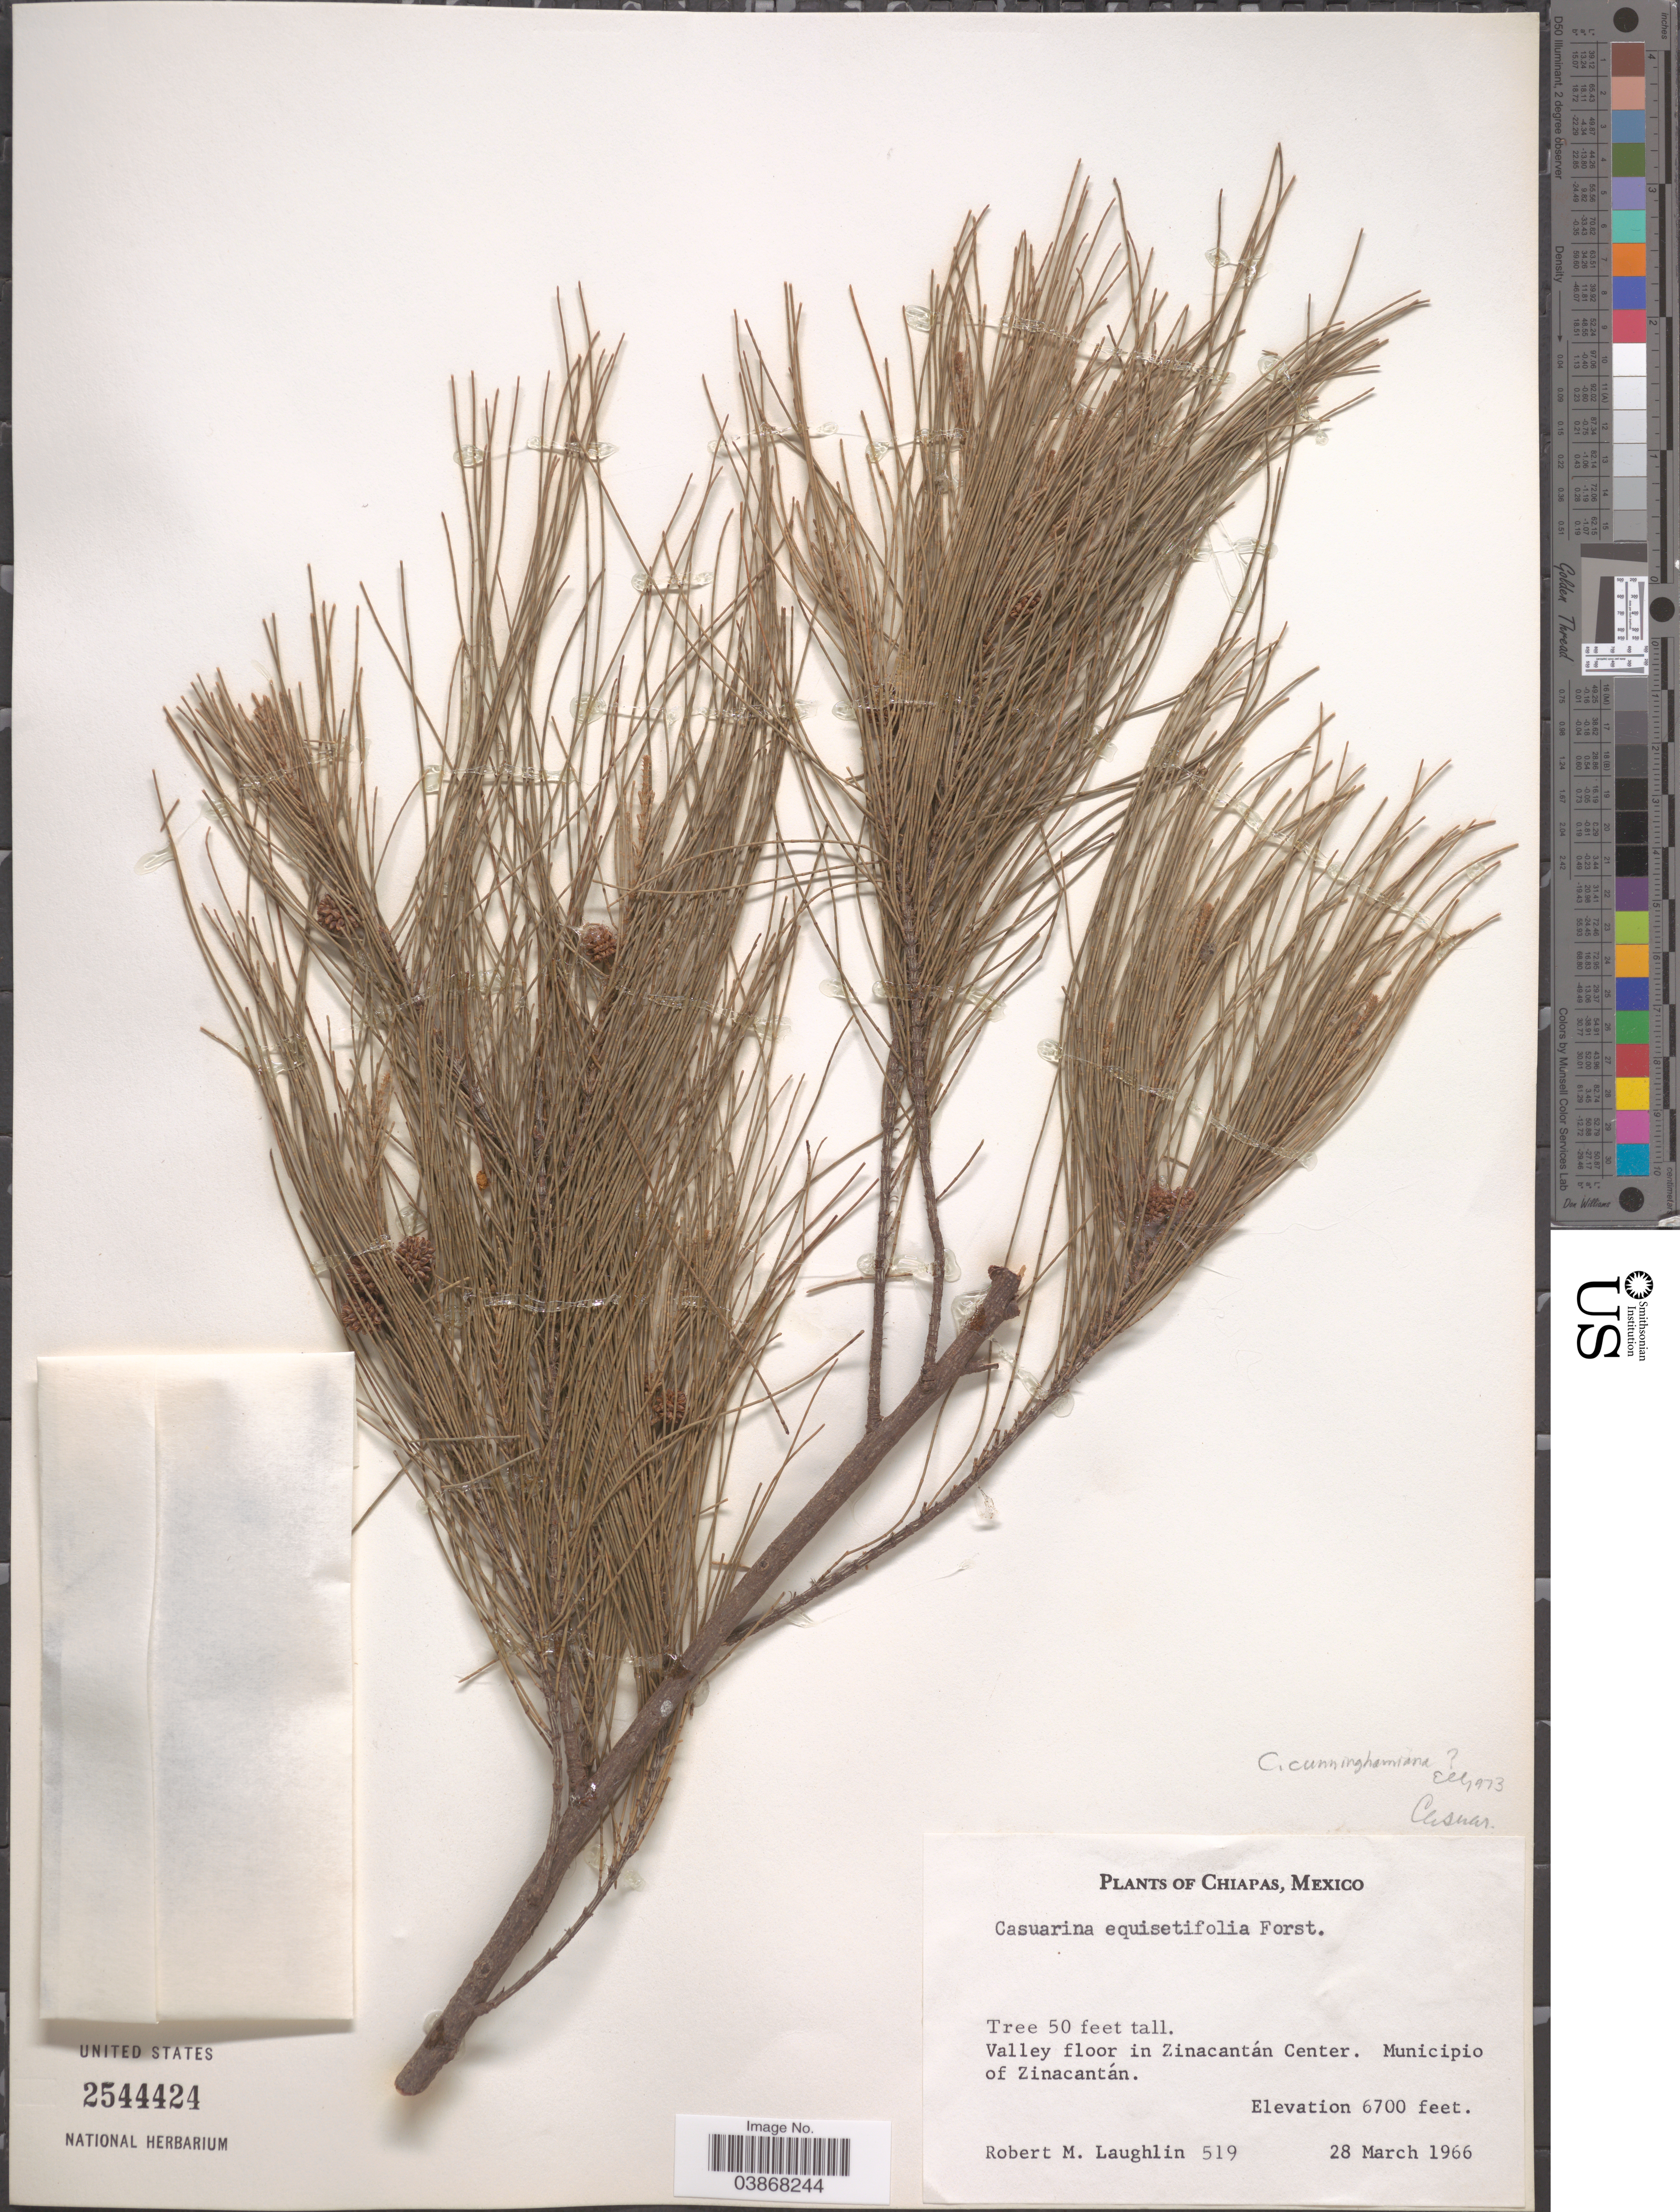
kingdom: Plantae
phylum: Tracheophyta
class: Magnoliopsida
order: Fagales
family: Casuarinaceae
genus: Casuarina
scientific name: Casuarina equisetifolia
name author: L.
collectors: R. M. Laughlin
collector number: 519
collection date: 1966-03-28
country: Mexico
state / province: Chiapas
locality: Valley floor in Zinacantán Center. Municipio of Zinacantán.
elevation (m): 2042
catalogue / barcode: US 2544424